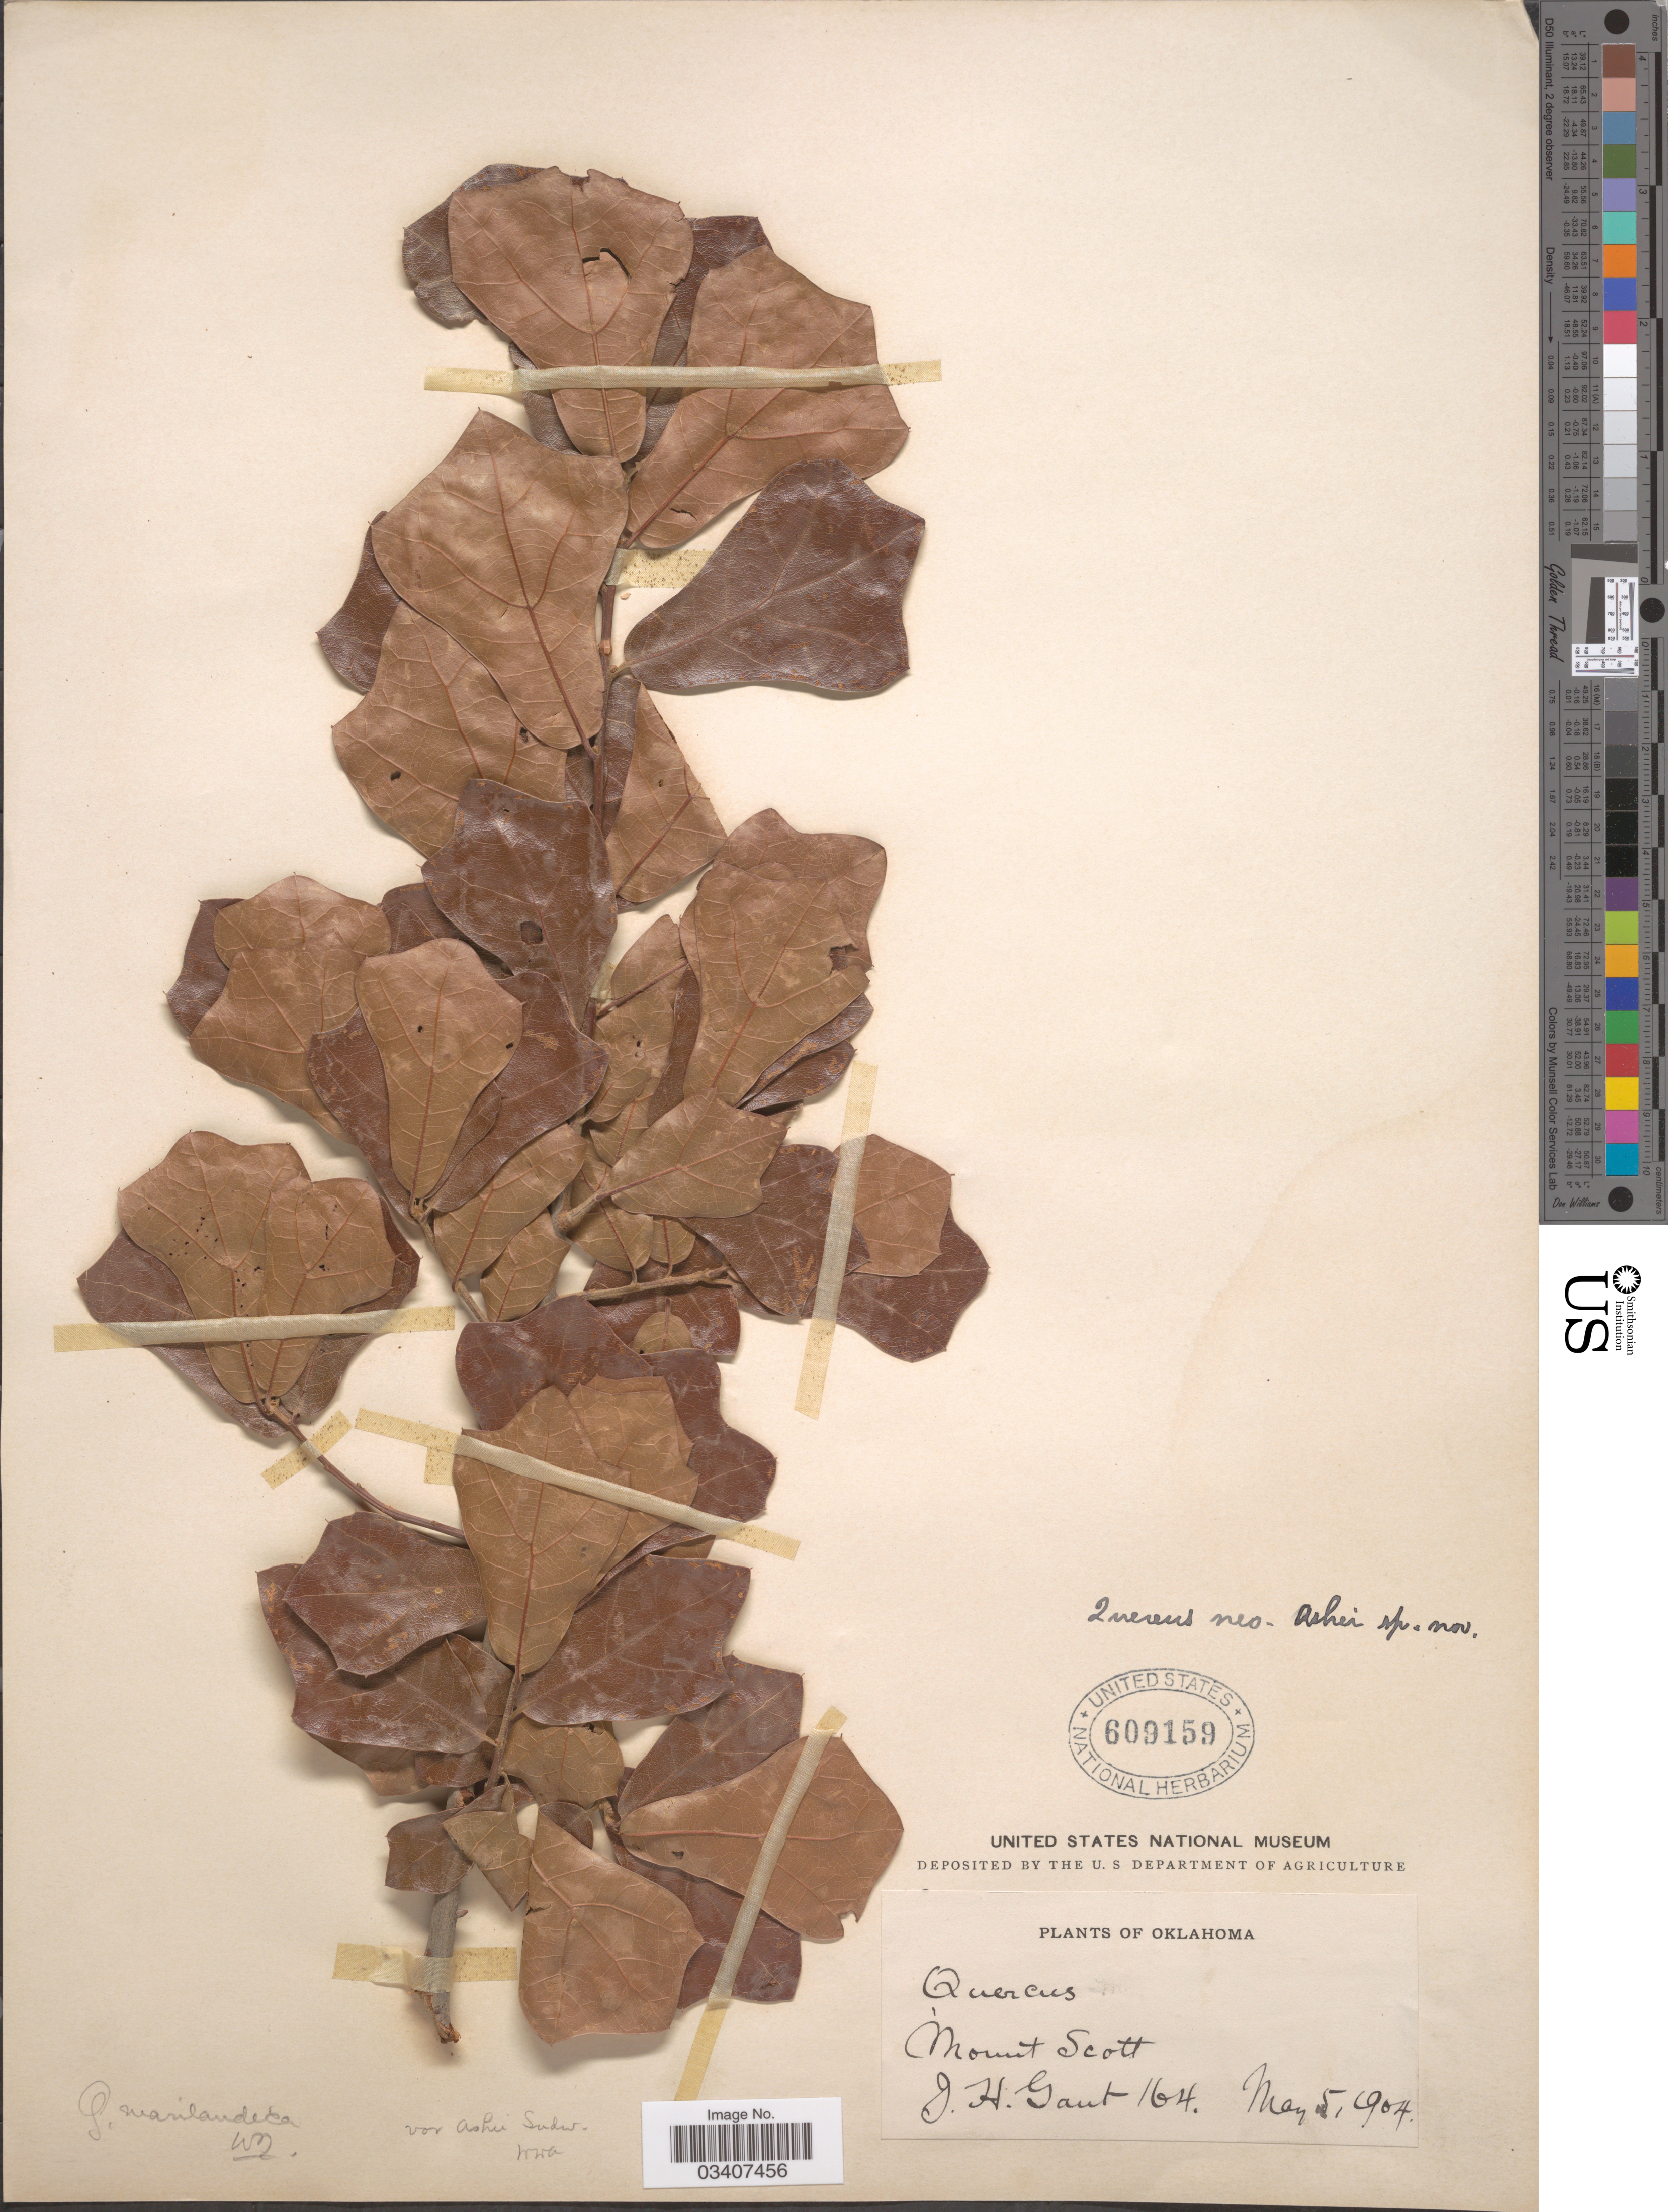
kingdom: Plantae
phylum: Tracheophyta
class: Magnoliopsida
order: Fagales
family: Fagaceae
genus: Quercus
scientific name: Quercus neoashei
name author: Bush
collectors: J. Gaut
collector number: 164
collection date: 1904-05-05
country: United States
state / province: Oklahoma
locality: Mount Scott.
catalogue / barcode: US 609159